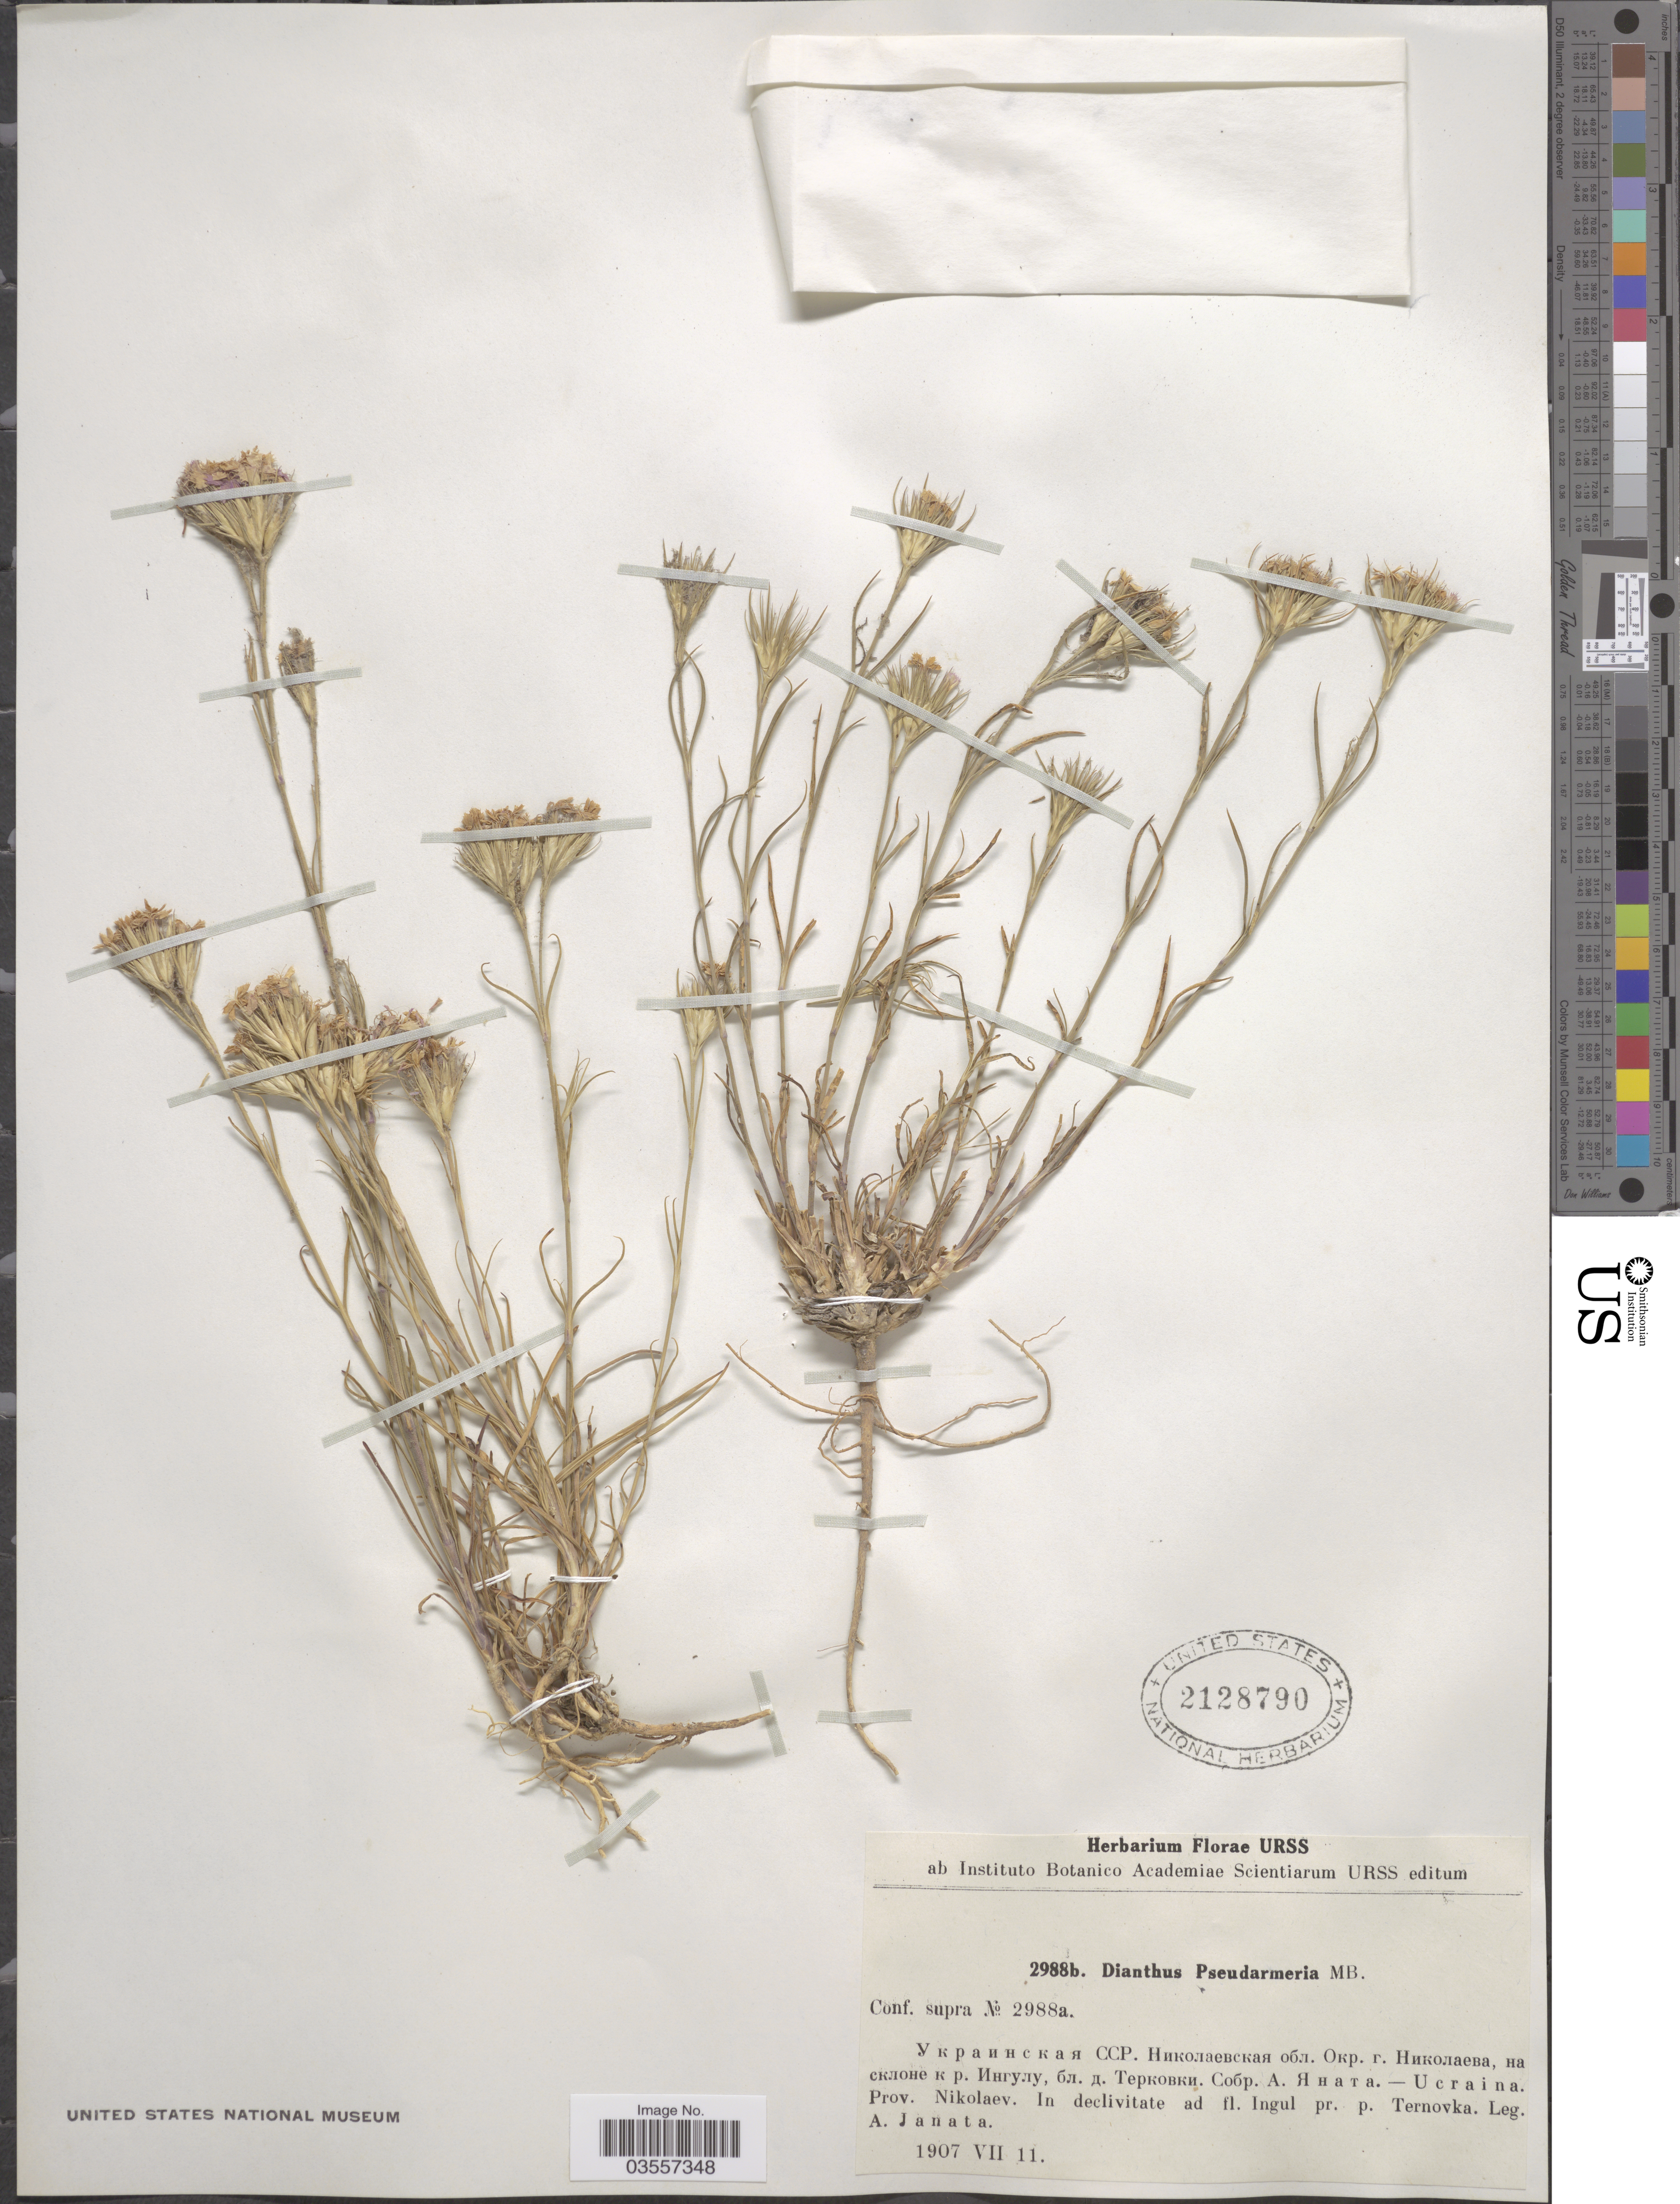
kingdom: Plantae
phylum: Tracheophyta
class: Magnoliopsida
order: Caryophyllales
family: Caryophyllaceae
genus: Dianthus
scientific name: Dianthus pseudarmeria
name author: M. Bieb.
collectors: A. Janata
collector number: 2988b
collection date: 1907-07-11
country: Ukraine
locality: Prov. Nikolaev. In declivitate ad fl. Ingul pr. p. Ternovka.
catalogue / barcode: US 2128790